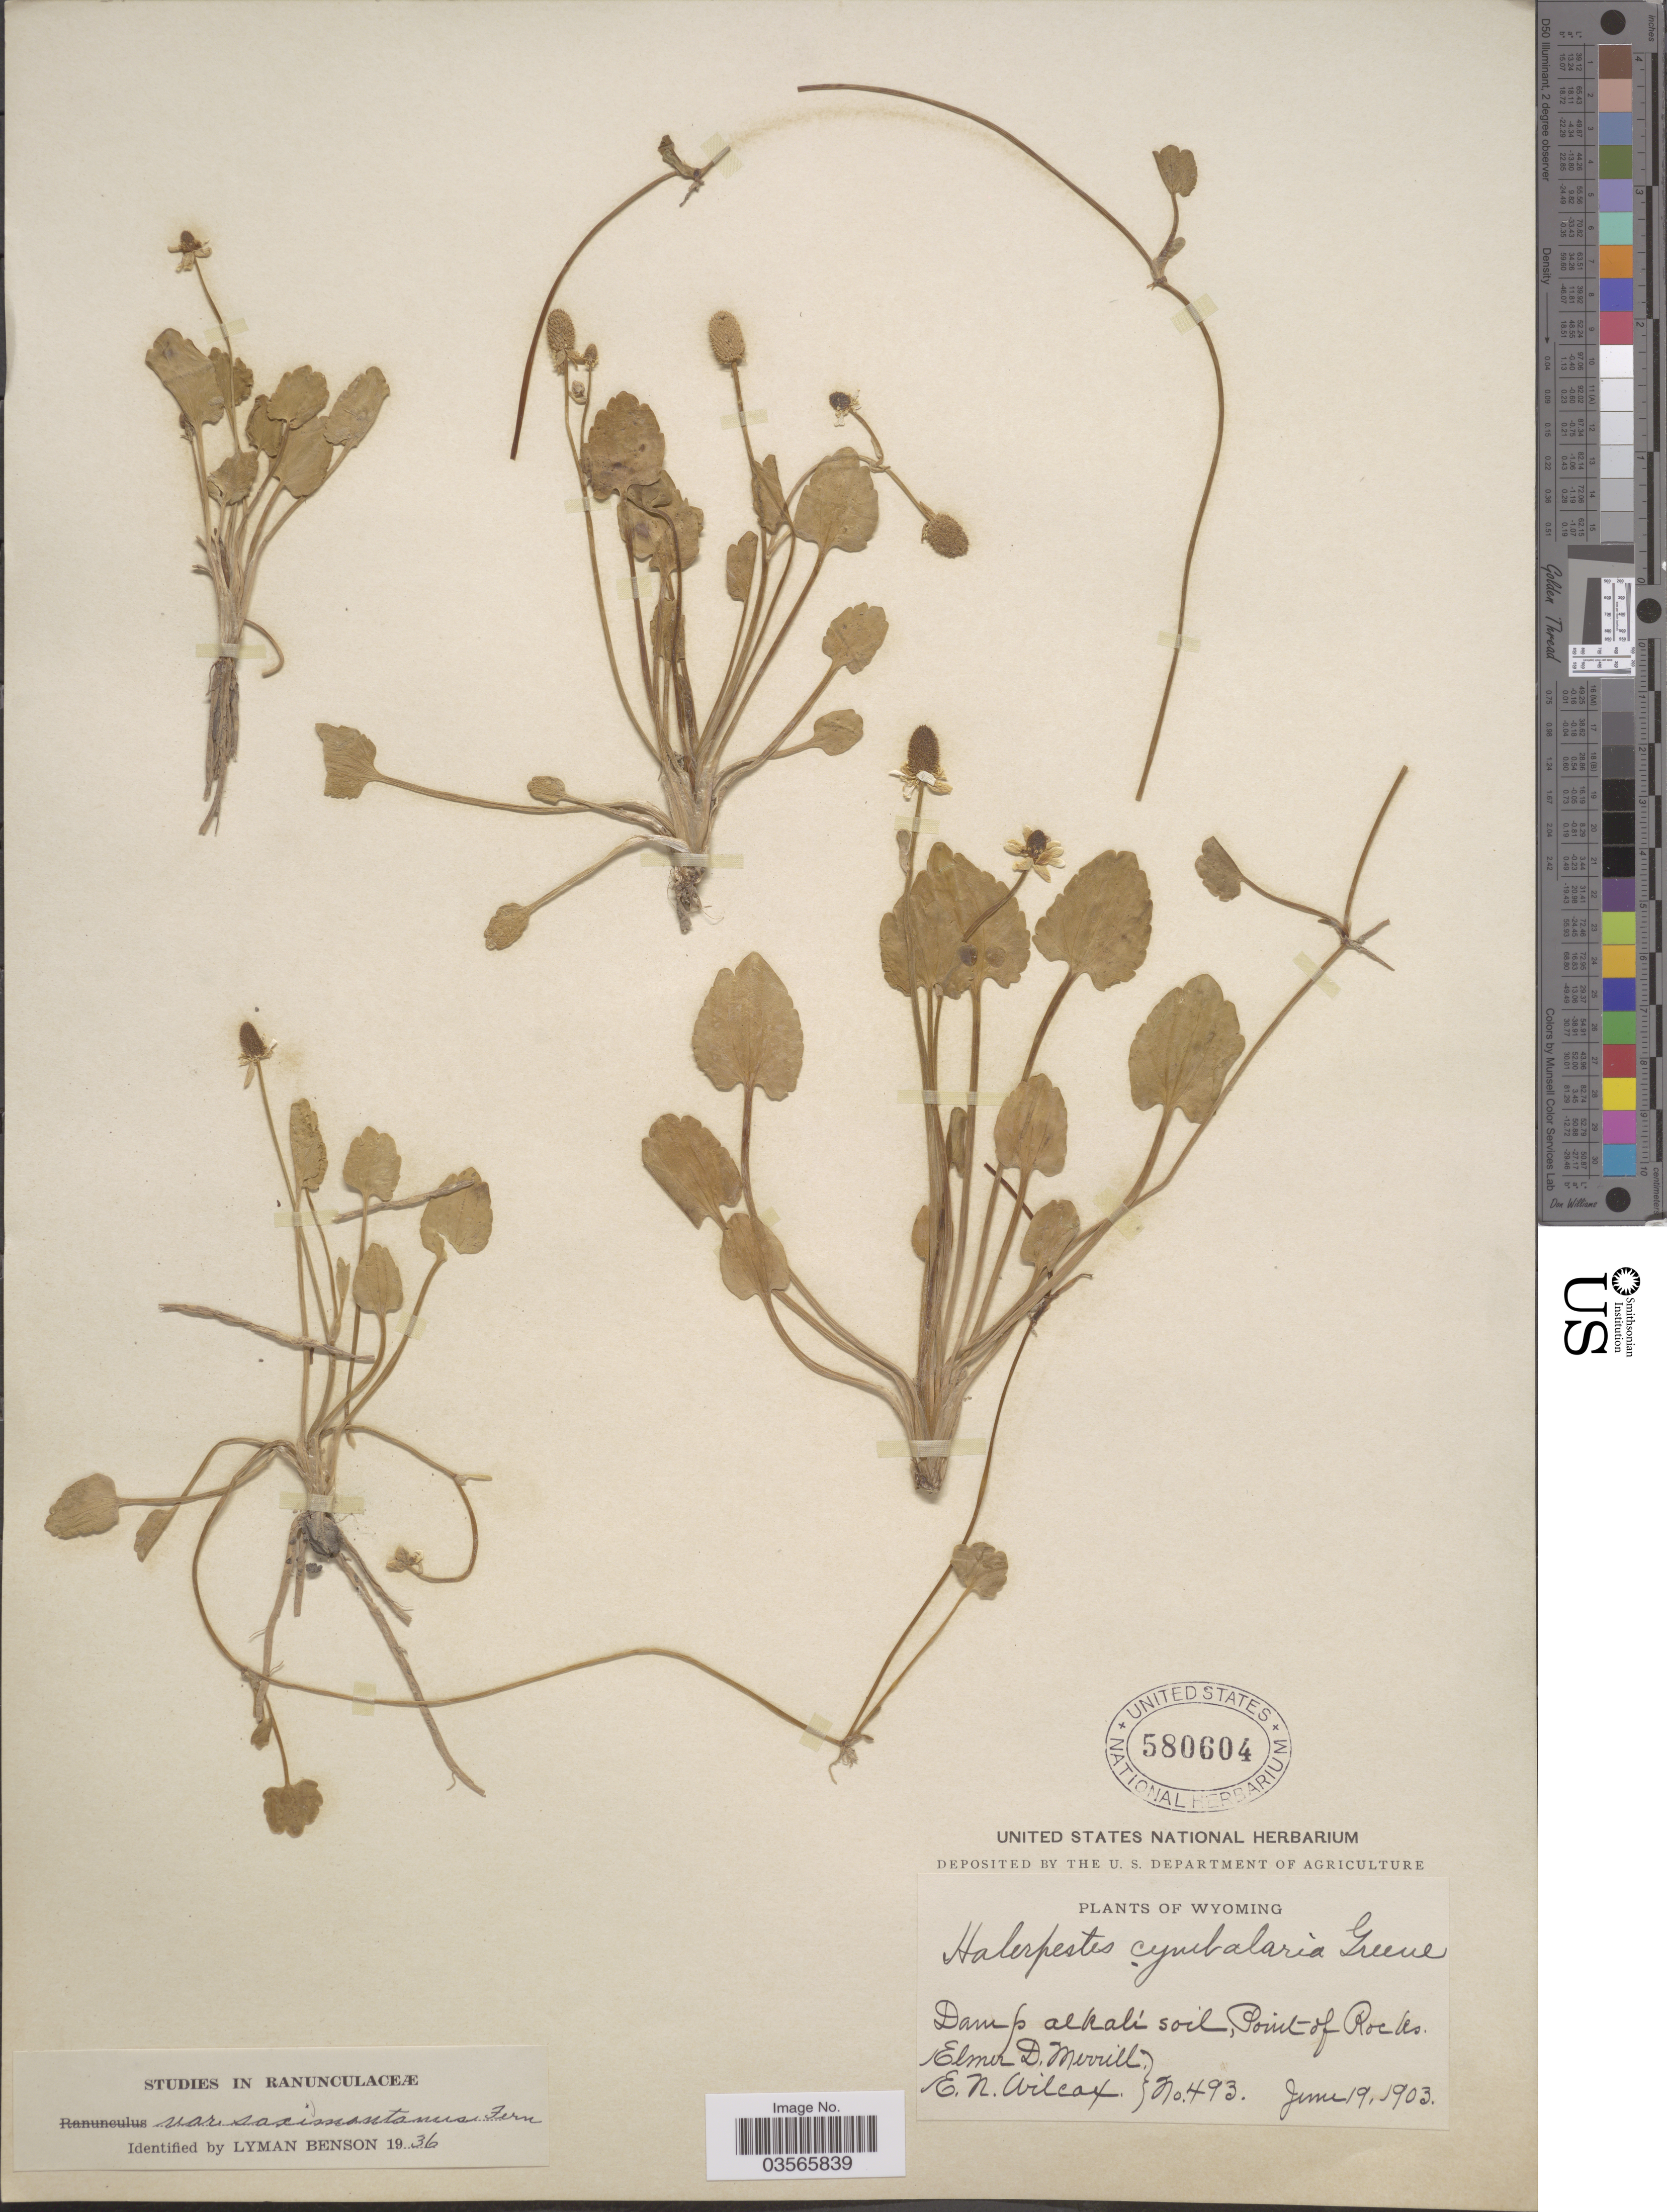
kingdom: Plantae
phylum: Tracheophyta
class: Magnoliopsida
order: Ranunculales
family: Ranunculaceae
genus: Halerpestes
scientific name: Halerpestes cymbalaria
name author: (Pursh) Greene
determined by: Strong, M. T., (US), Smithsonian Institution - National Museum of Natural History (UNITED STATES)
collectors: E. D. Merrill & E. Wilcox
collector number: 493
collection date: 1903-06-19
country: United States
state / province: Wyoming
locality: Damp alkali soil, Point of Rocks.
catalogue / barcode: US 580604